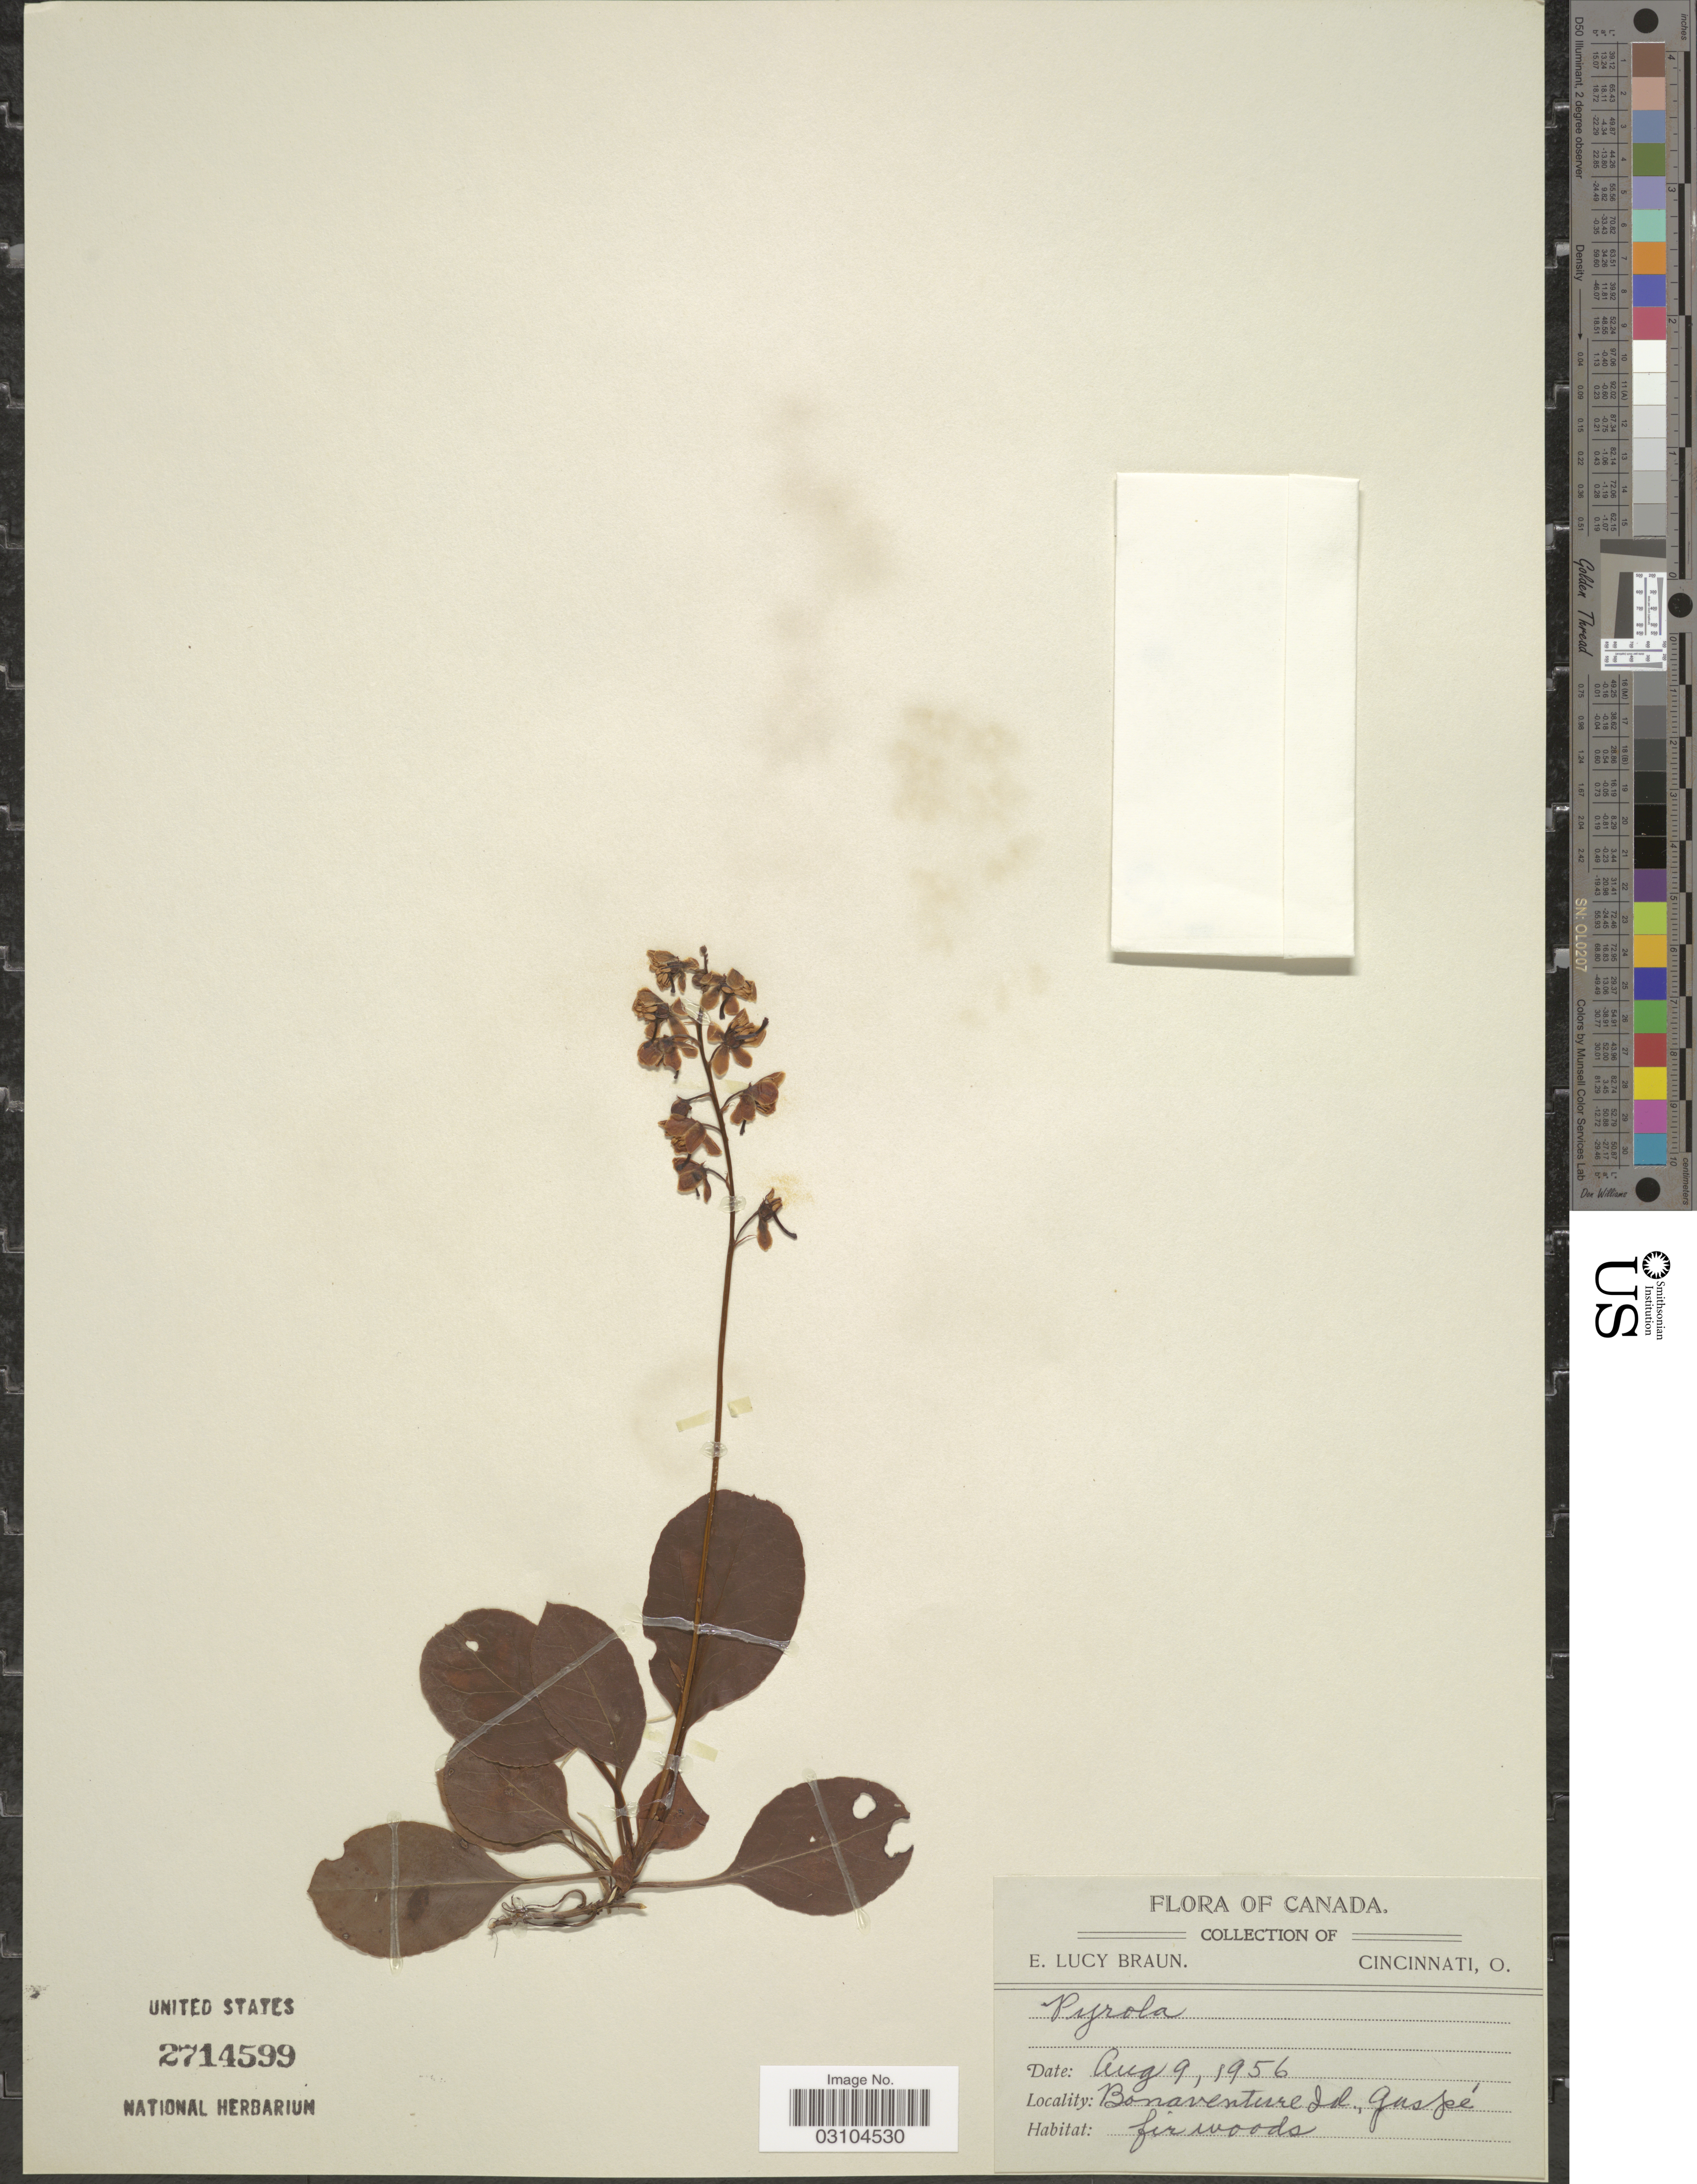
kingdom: Plantae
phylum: Tracheophyta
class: Magnoliopsida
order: Ericales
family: Ericaceae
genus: Pyrola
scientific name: Pyrola sp.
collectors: E. L. Braun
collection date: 1956-08-09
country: Canada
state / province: Quebec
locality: Bonaventure Id., Gaspé.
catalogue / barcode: US 2714599